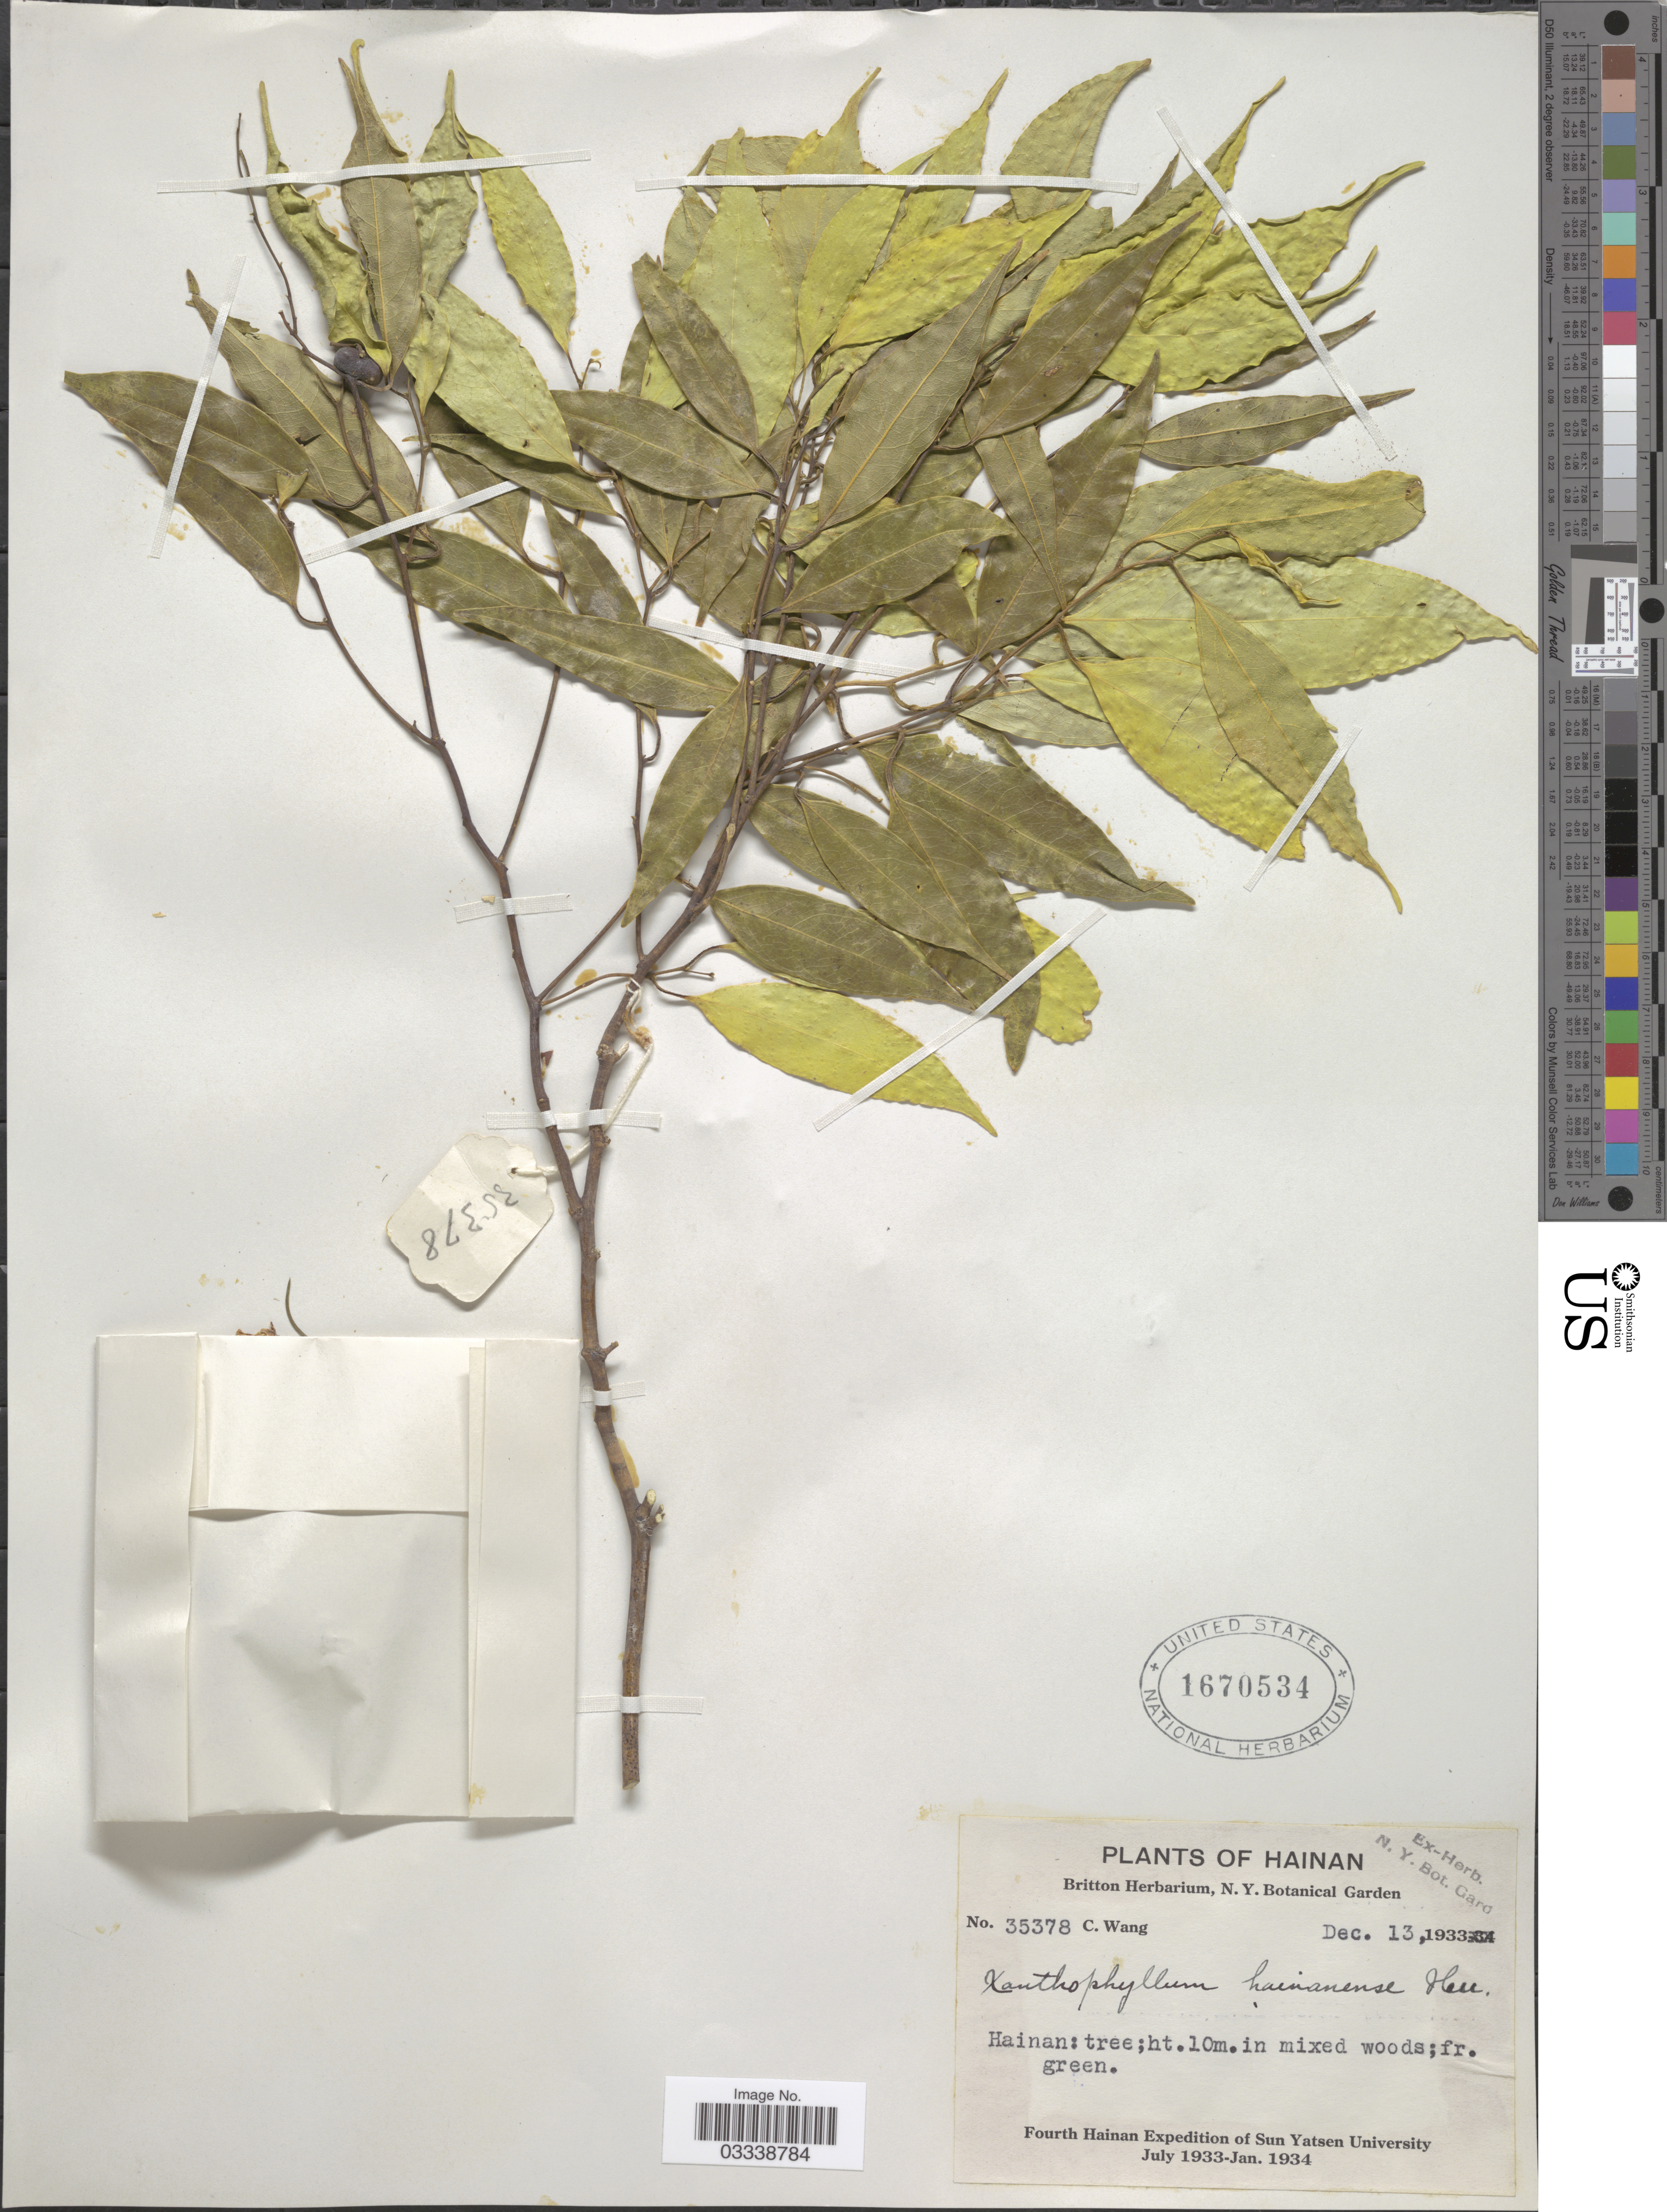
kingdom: Plantae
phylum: Tracheophyta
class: Magnoliopsida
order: Fabales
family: Polygalaceae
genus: Xanthophyllum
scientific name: Xanthophyllum hainanense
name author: Hu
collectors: C. Wang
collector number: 35378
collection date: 1933-12-13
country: China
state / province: Hainan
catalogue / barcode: US 1670534